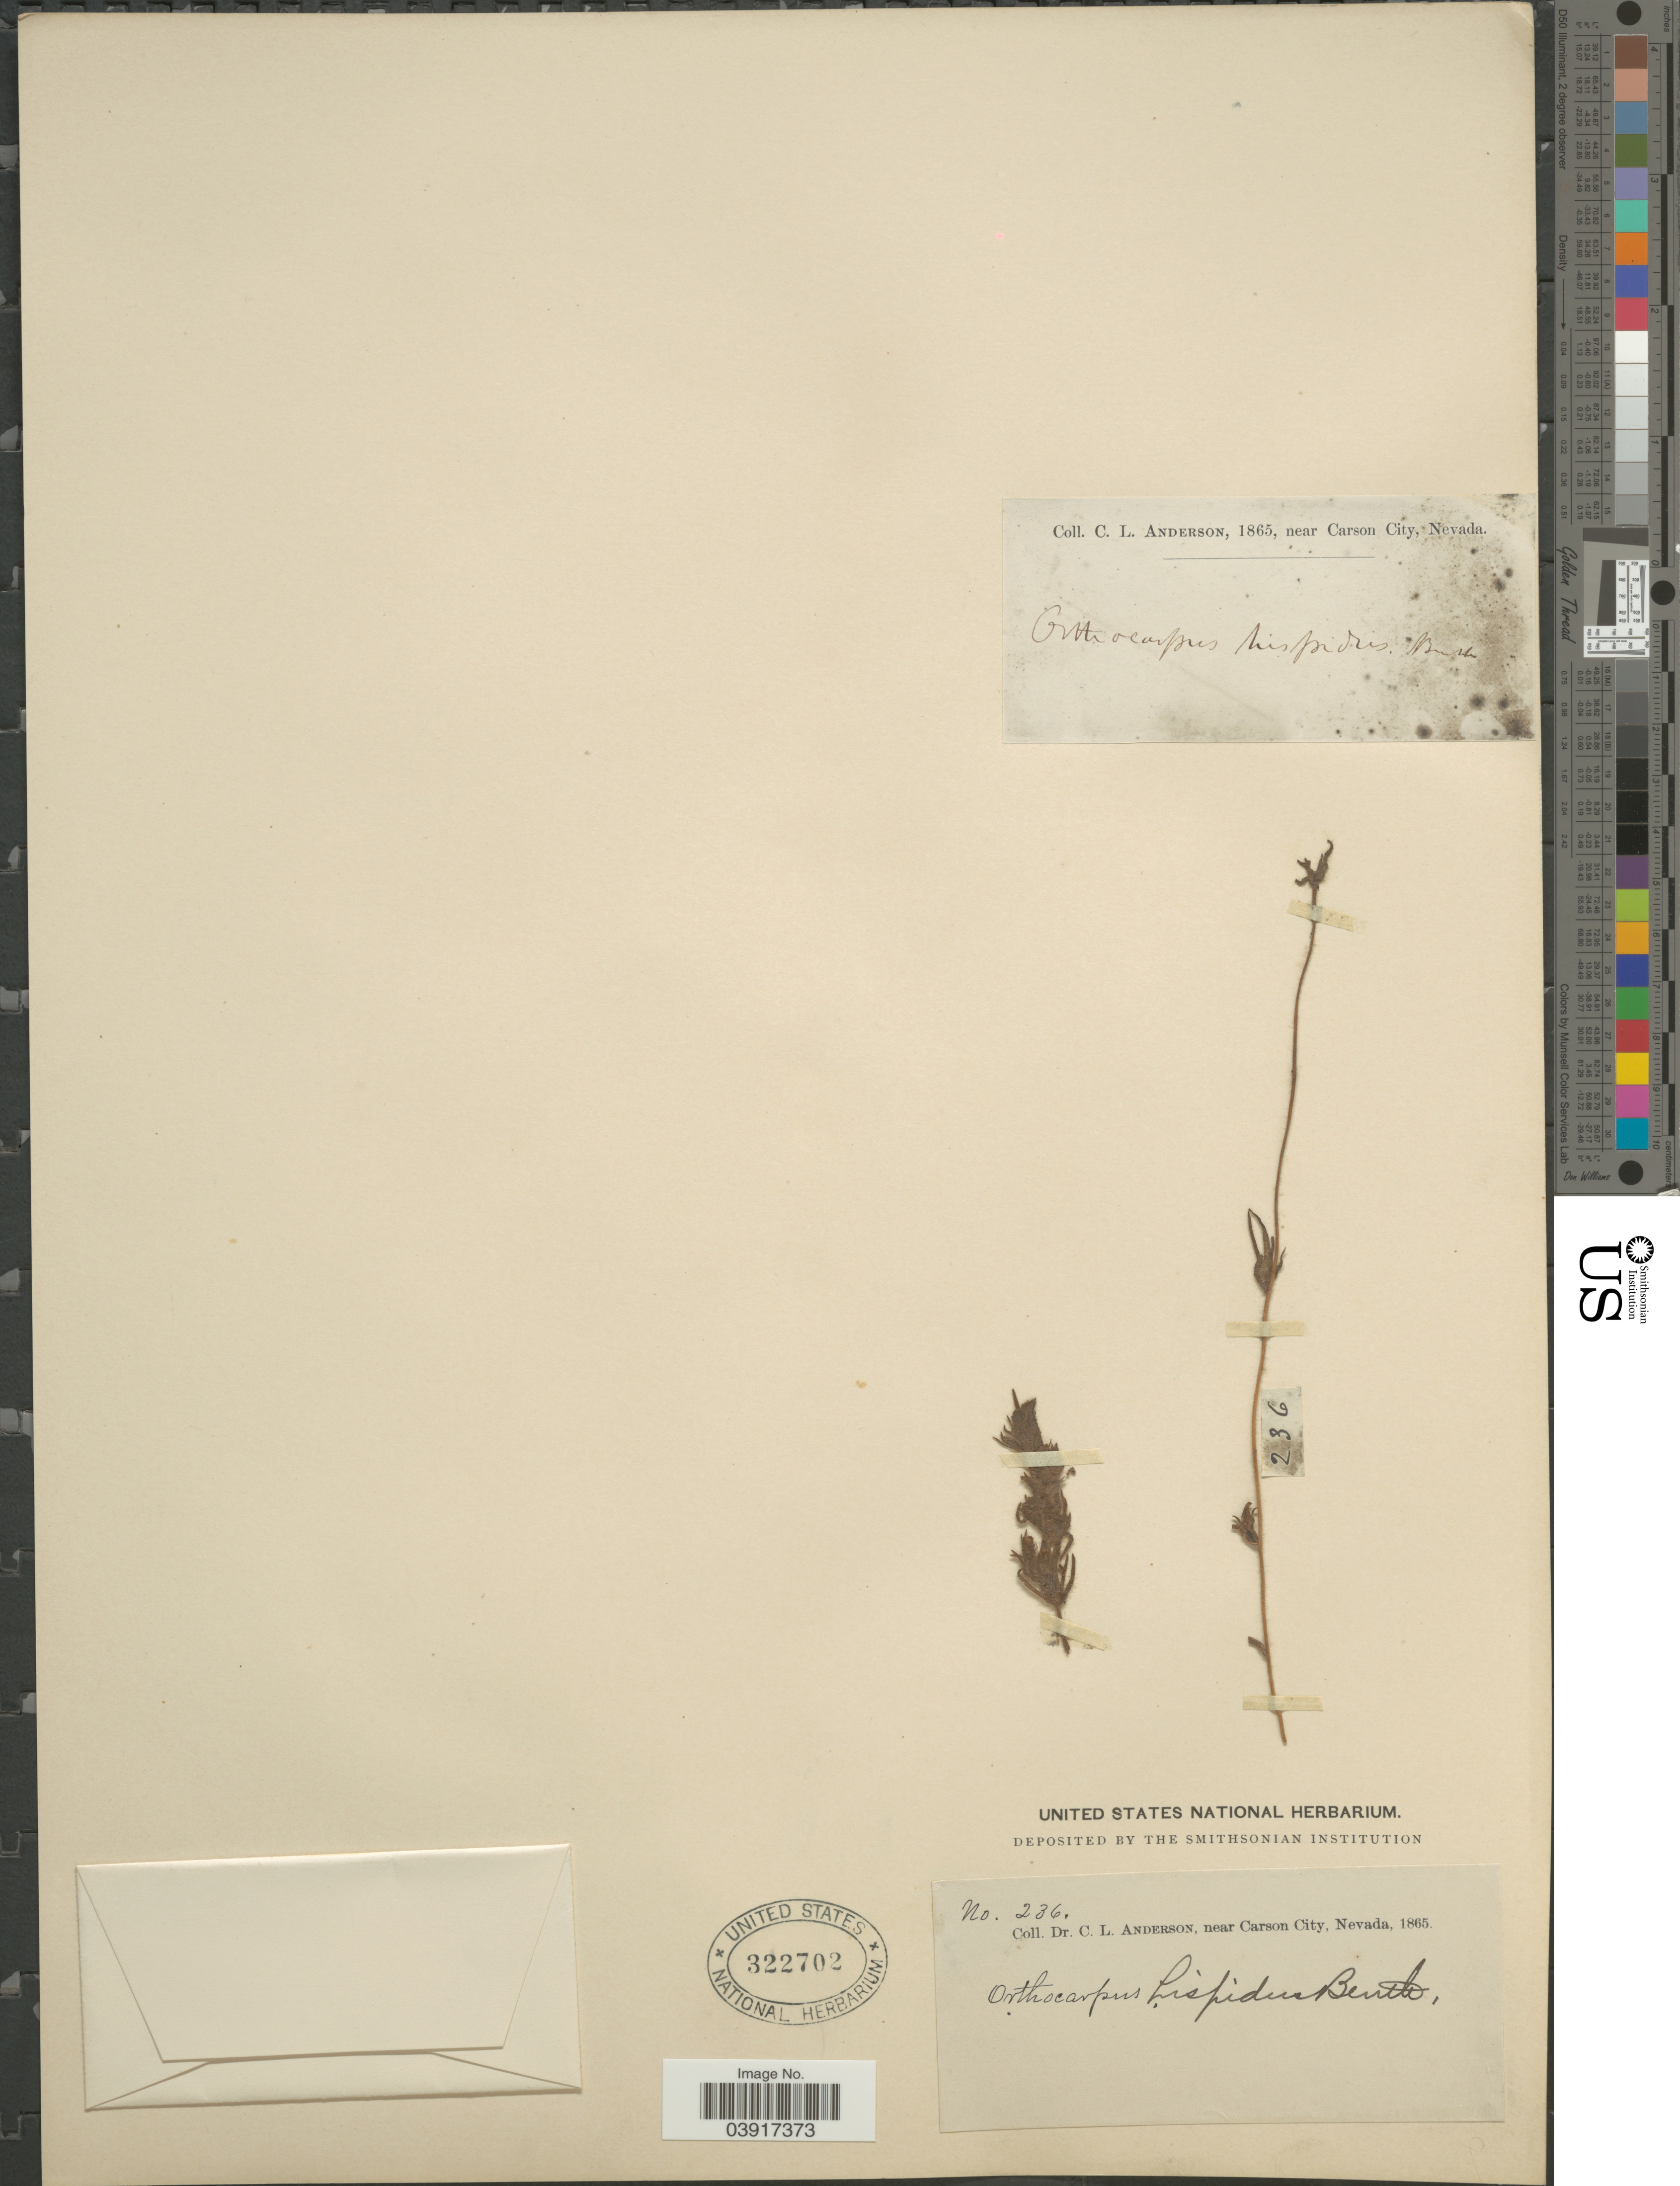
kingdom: Plantae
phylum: Tracheophyta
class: Magnoliopsida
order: Lamiales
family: Orobanchaceae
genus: Orthocarpus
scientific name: Orthocarpus hispidus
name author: Benth.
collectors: C. L. Anderson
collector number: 236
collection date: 1865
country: United States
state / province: Nevada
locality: Near Carson City.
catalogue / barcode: US 322702